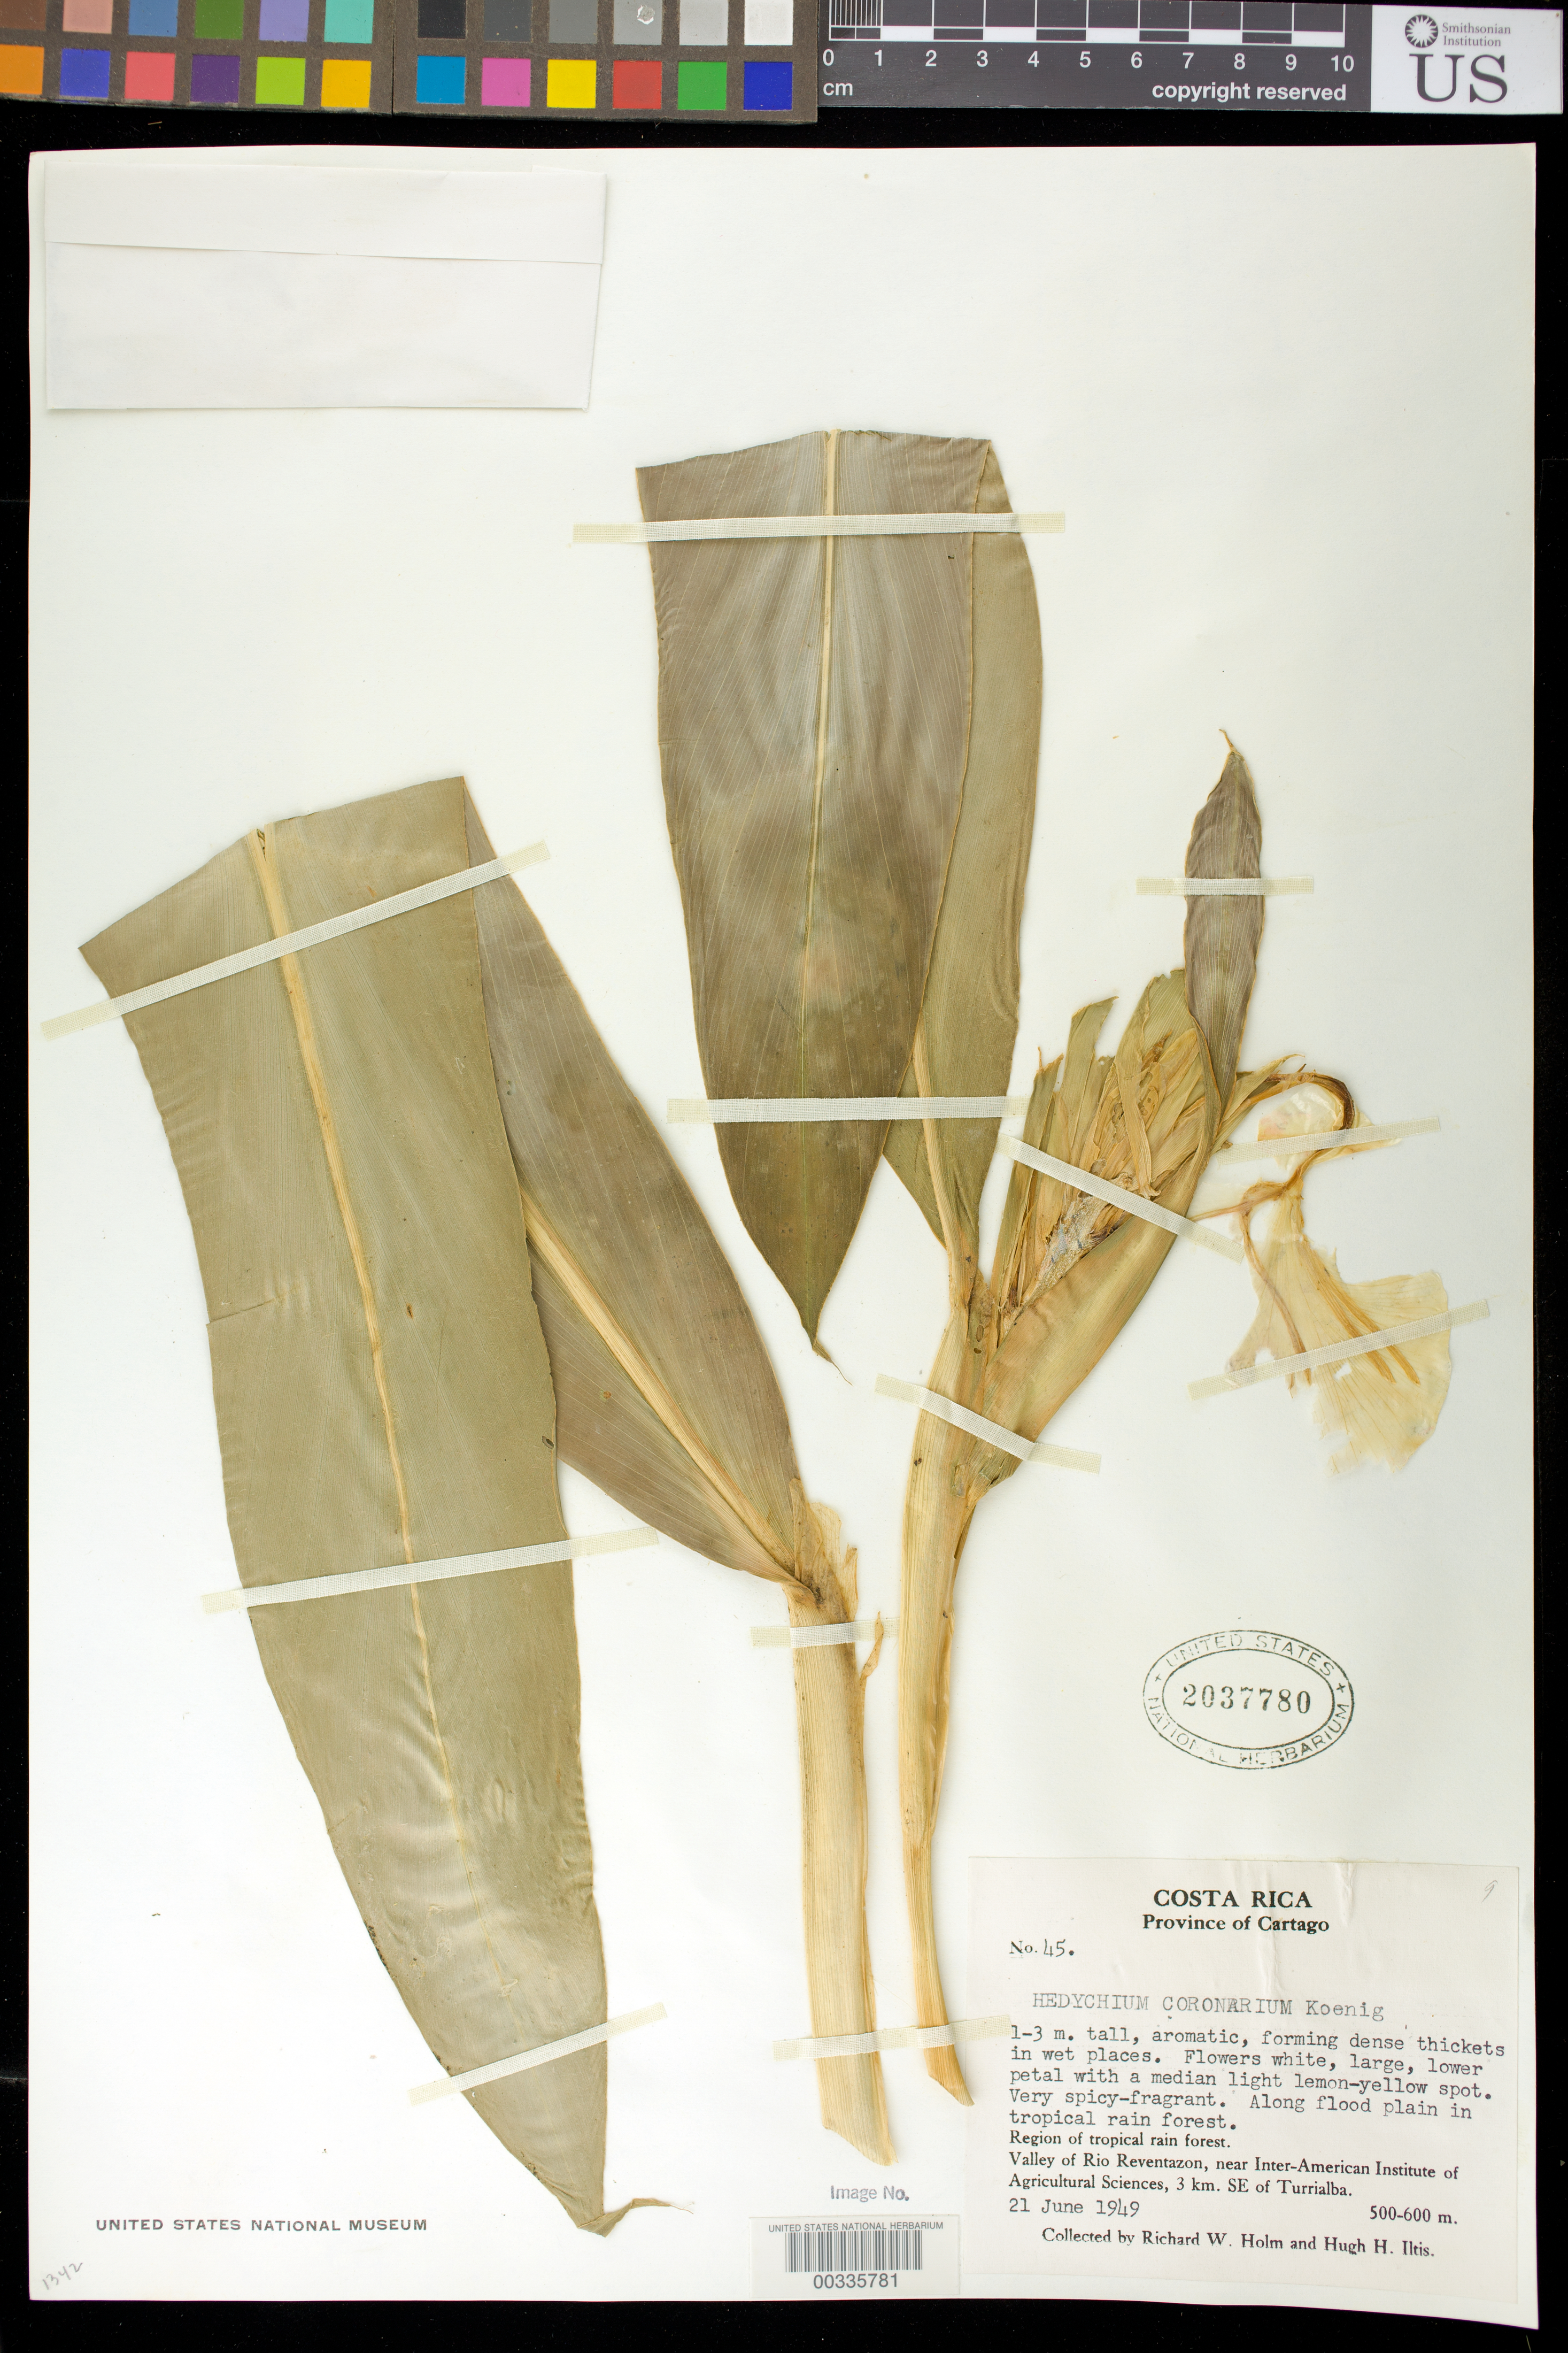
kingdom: Plantae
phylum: Tracheophyta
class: Liliopsida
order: Zingiberales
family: Zingiberaceae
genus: Hedychium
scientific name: Hedychium coronarium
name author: J. Koenig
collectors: R. W. Holm & H. H. Iltis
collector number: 45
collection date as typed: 21 Jun 1949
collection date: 1949-06-21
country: Costa Rica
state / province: Cartago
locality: Valley of Rio Reventazon, near Inter-american Institute of Agricultural Sciences, 3 km SE of Turrialba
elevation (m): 500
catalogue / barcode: US 2037780